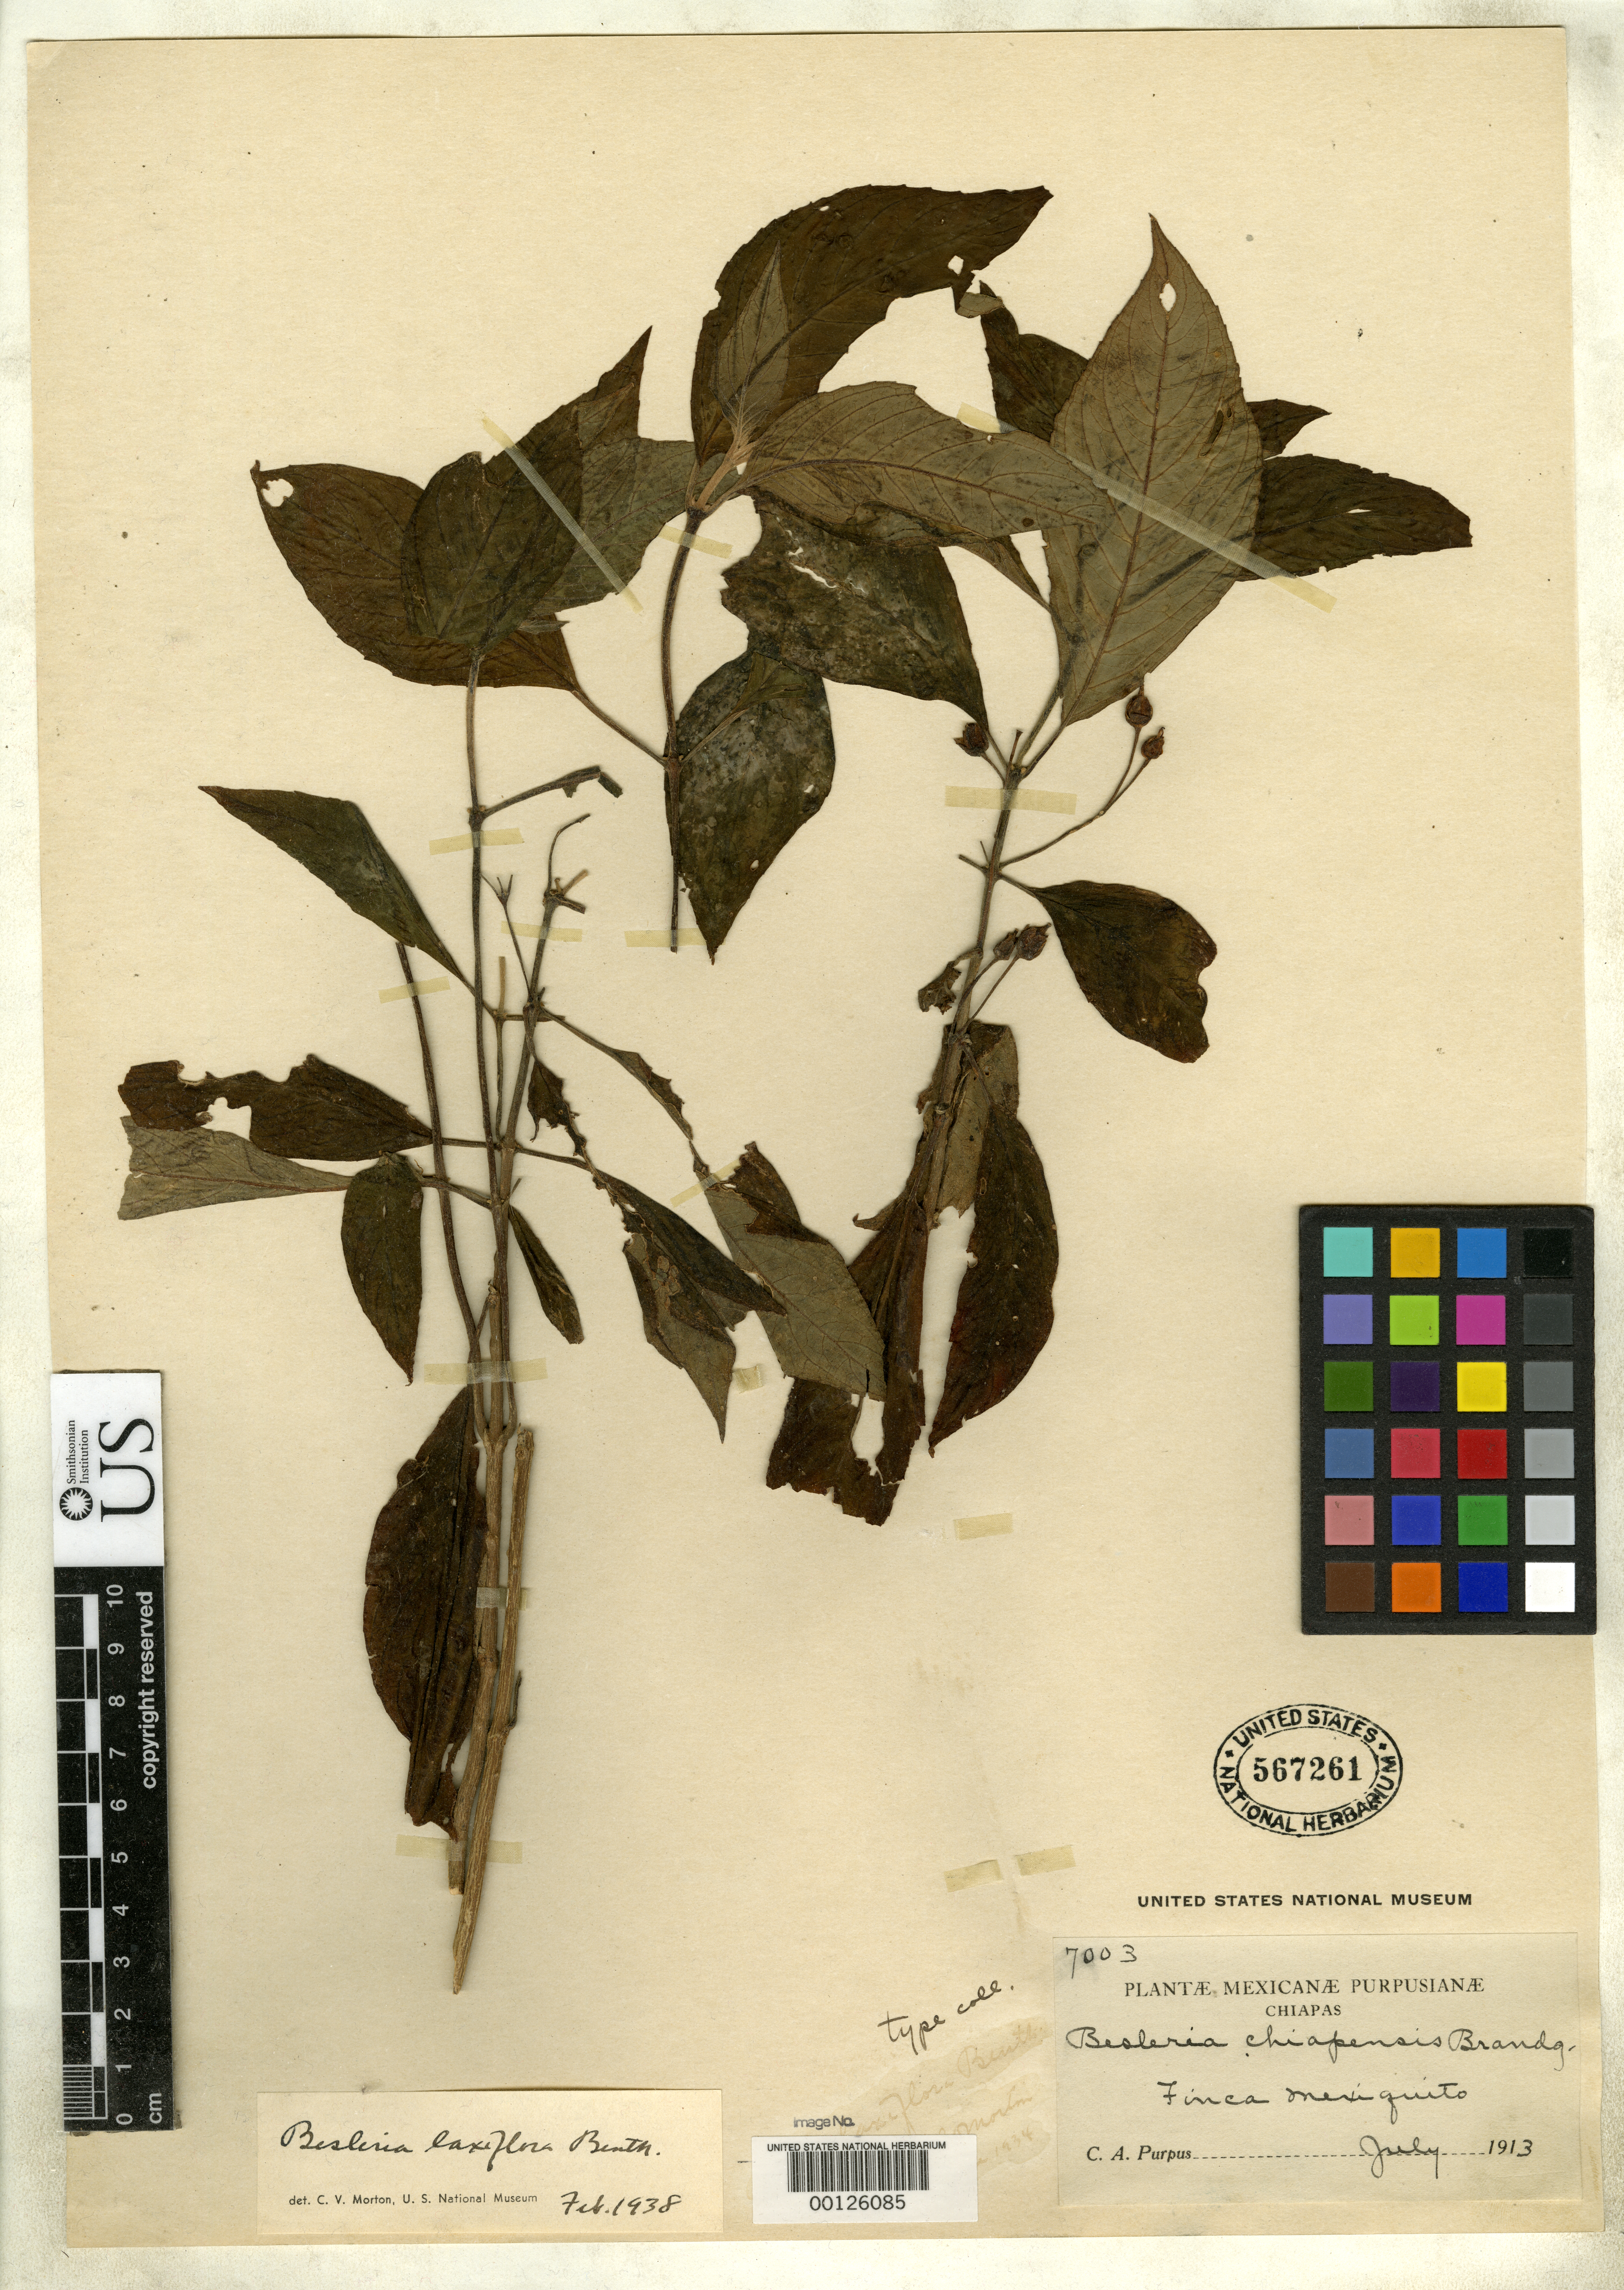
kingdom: Plantae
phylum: Tracheophyta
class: Magnoliopsida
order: Lamiales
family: Gesneriaceae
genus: Besleria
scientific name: Besleria chiapensis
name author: Brandegee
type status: Isotype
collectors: C. A. Purpus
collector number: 7003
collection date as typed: Jul 1913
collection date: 1913-07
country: Mexico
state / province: Chiapas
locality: Finca Mexiquito.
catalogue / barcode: US 567261